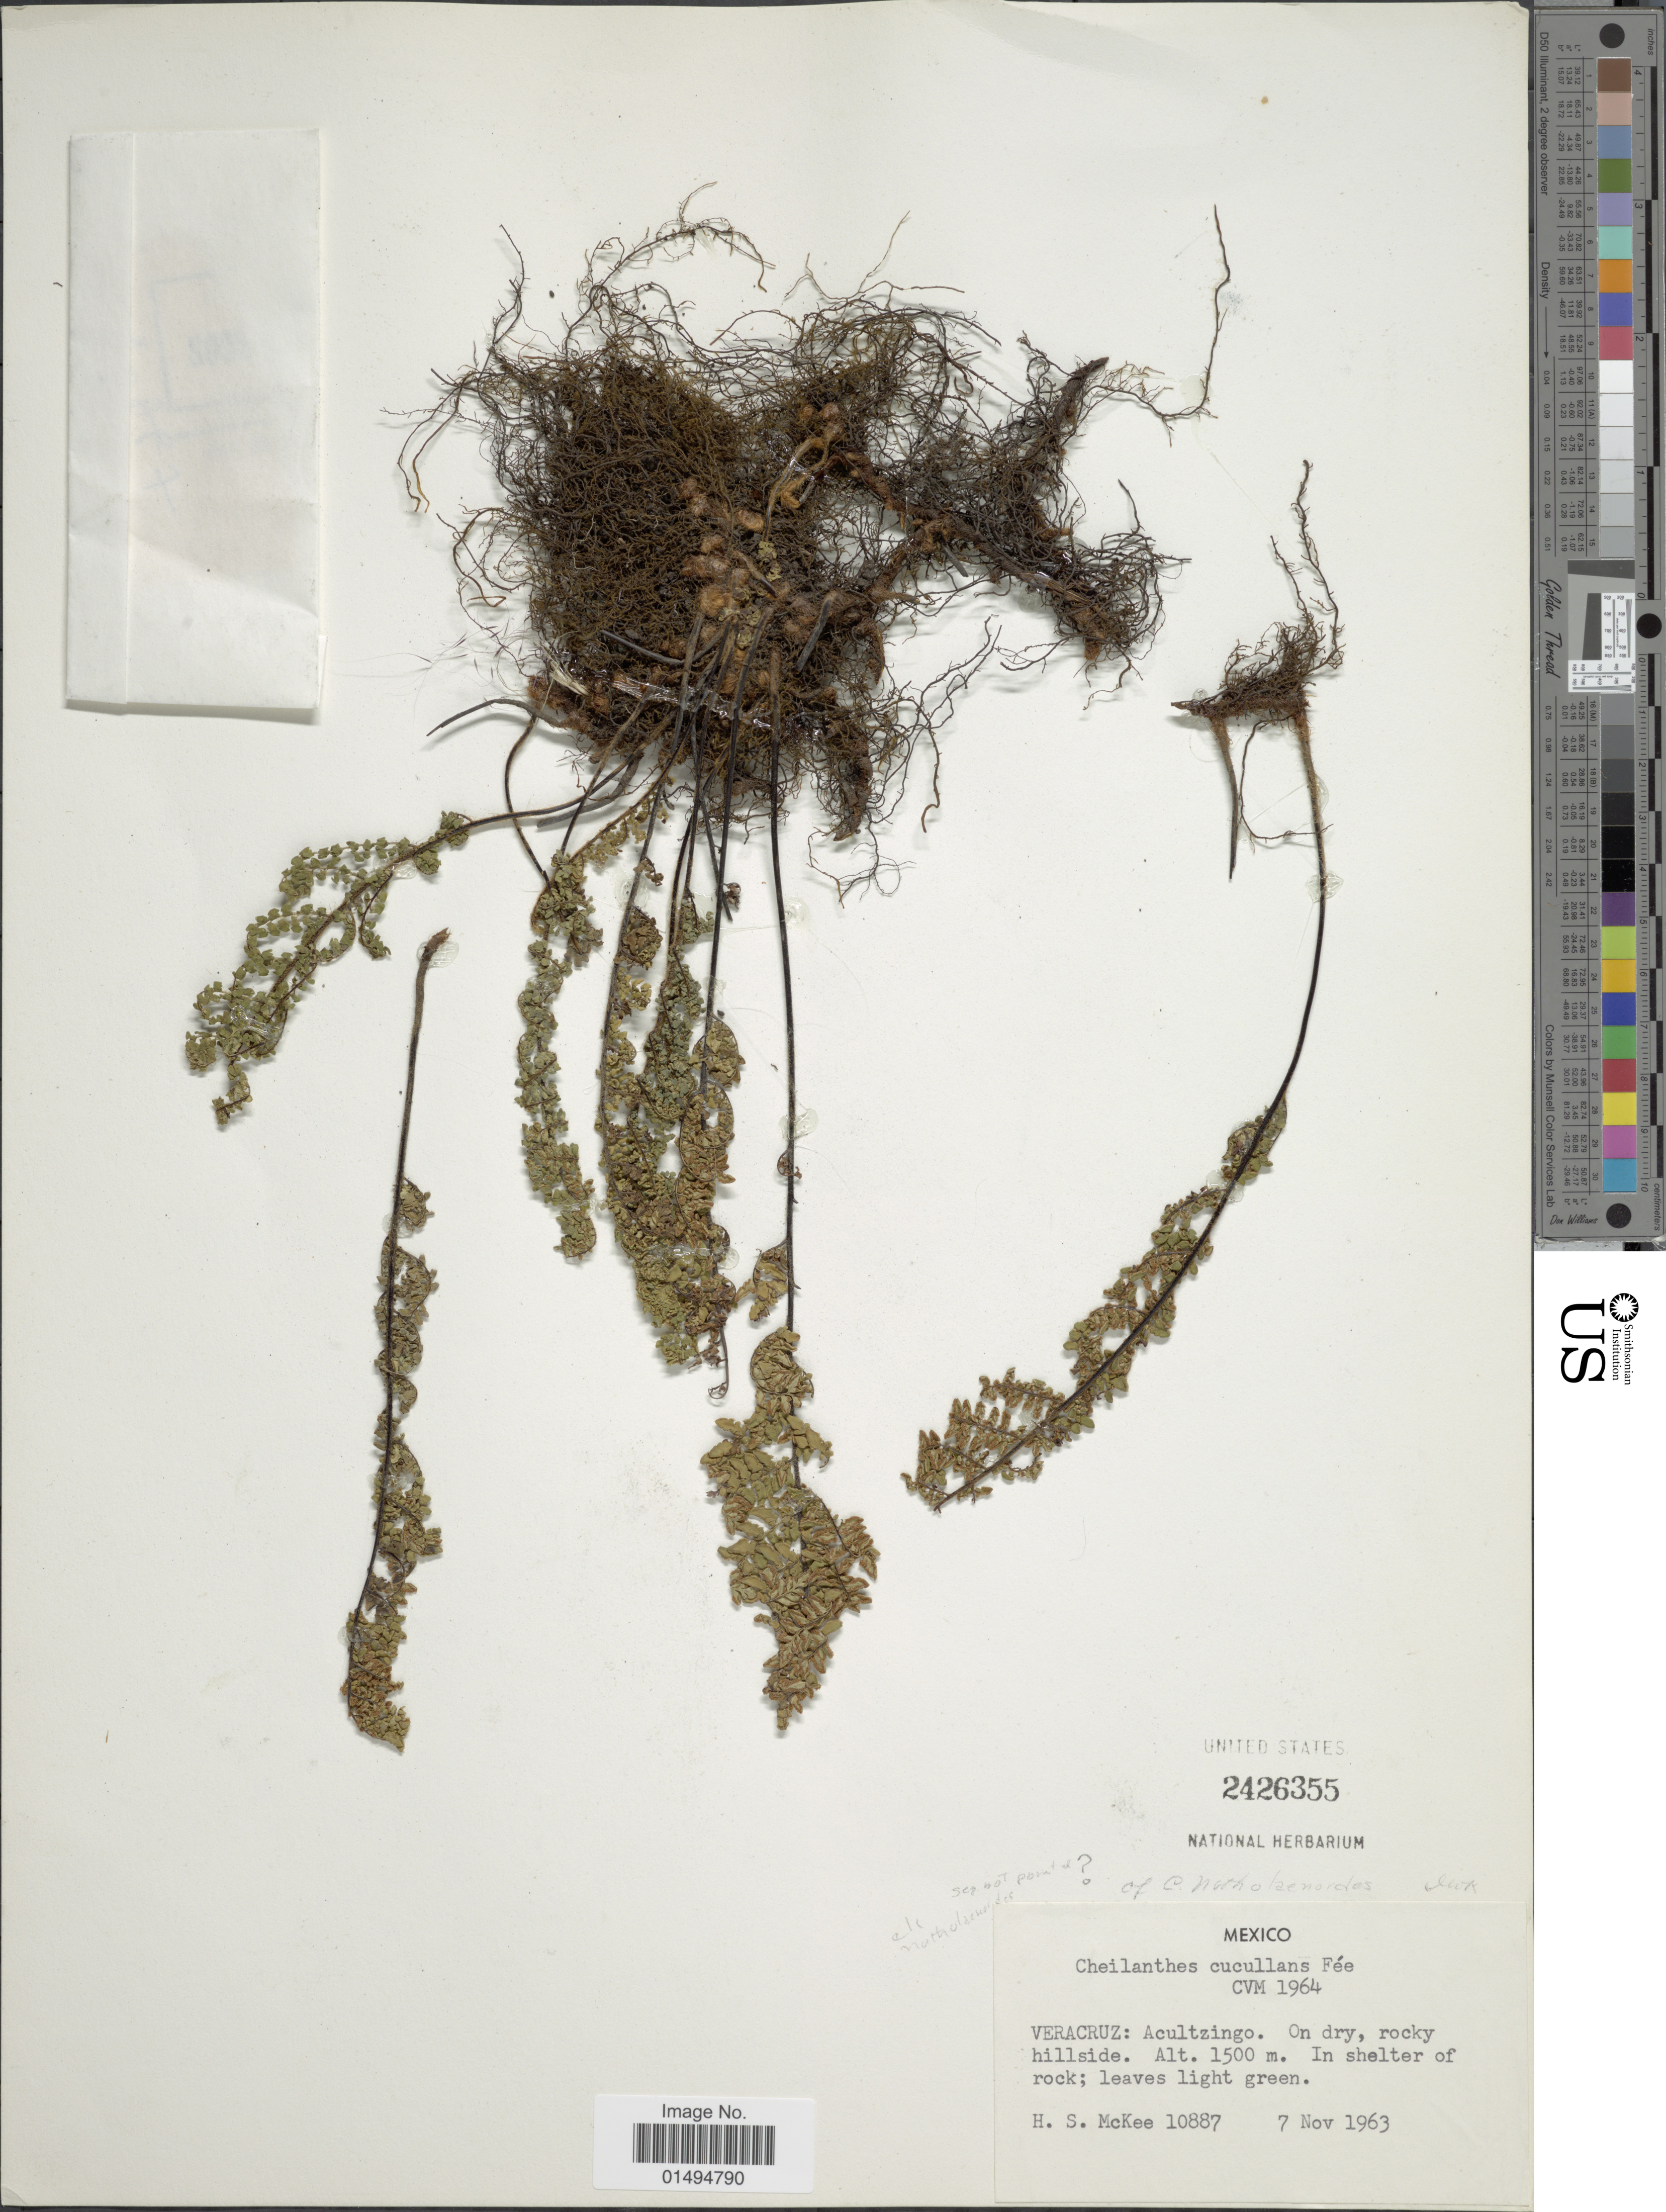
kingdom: Plantae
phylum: Tracheophyta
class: Polypodiopsida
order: Polypodiales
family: Pteridaceae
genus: Myriopteris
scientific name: Myriopteris notholaenoides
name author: (Desv.) Grusz & Windham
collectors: H. S. McKee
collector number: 10887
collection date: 1963-11-07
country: Mexico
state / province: Veracruz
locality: Acultzingo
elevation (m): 1500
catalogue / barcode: US 2426355